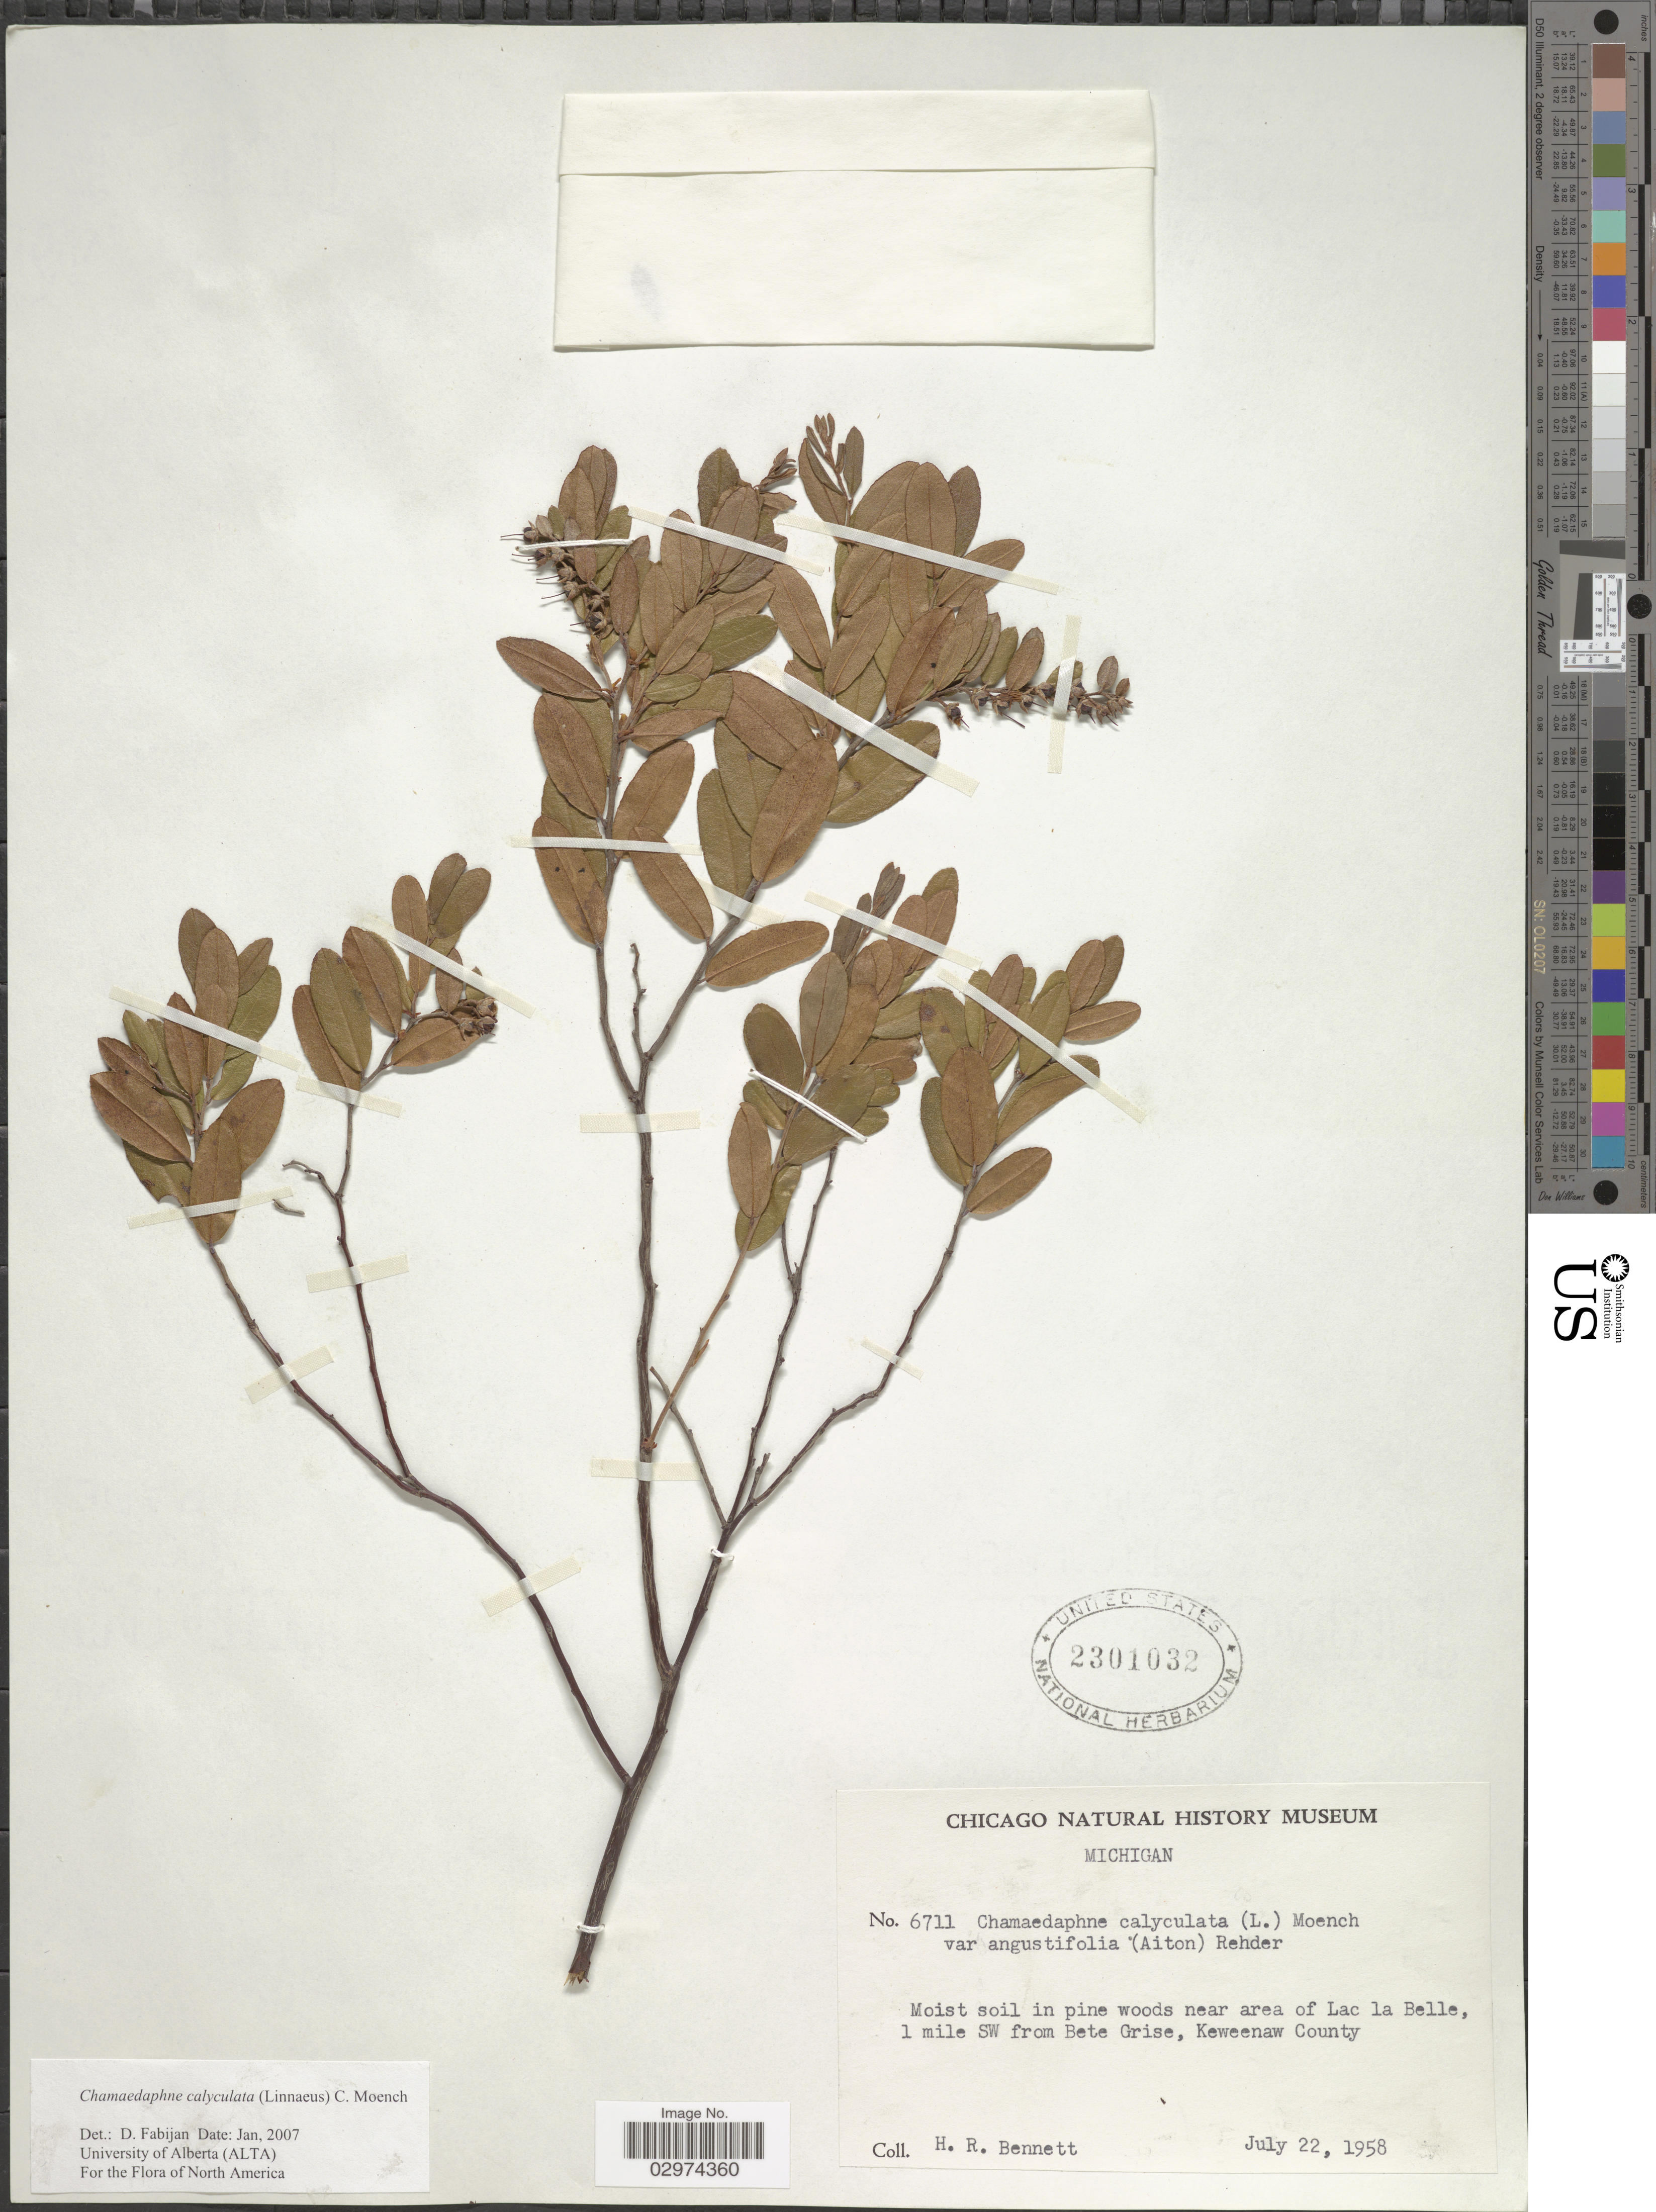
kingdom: Plantae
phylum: Tracheophyta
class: Magnoliopsida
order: Ericales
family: Ericaceae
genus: Chamaedaphne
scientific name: Chamaedaphne calyculata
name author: (L.) Moench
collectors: H. R. Bennett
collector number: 6711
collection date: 1958-07-22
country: United States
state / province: Michigan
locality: Near area of Lac la Belle, 1 mile SW from Bete Grise, Keweenaw County.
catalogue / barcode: US 2301032